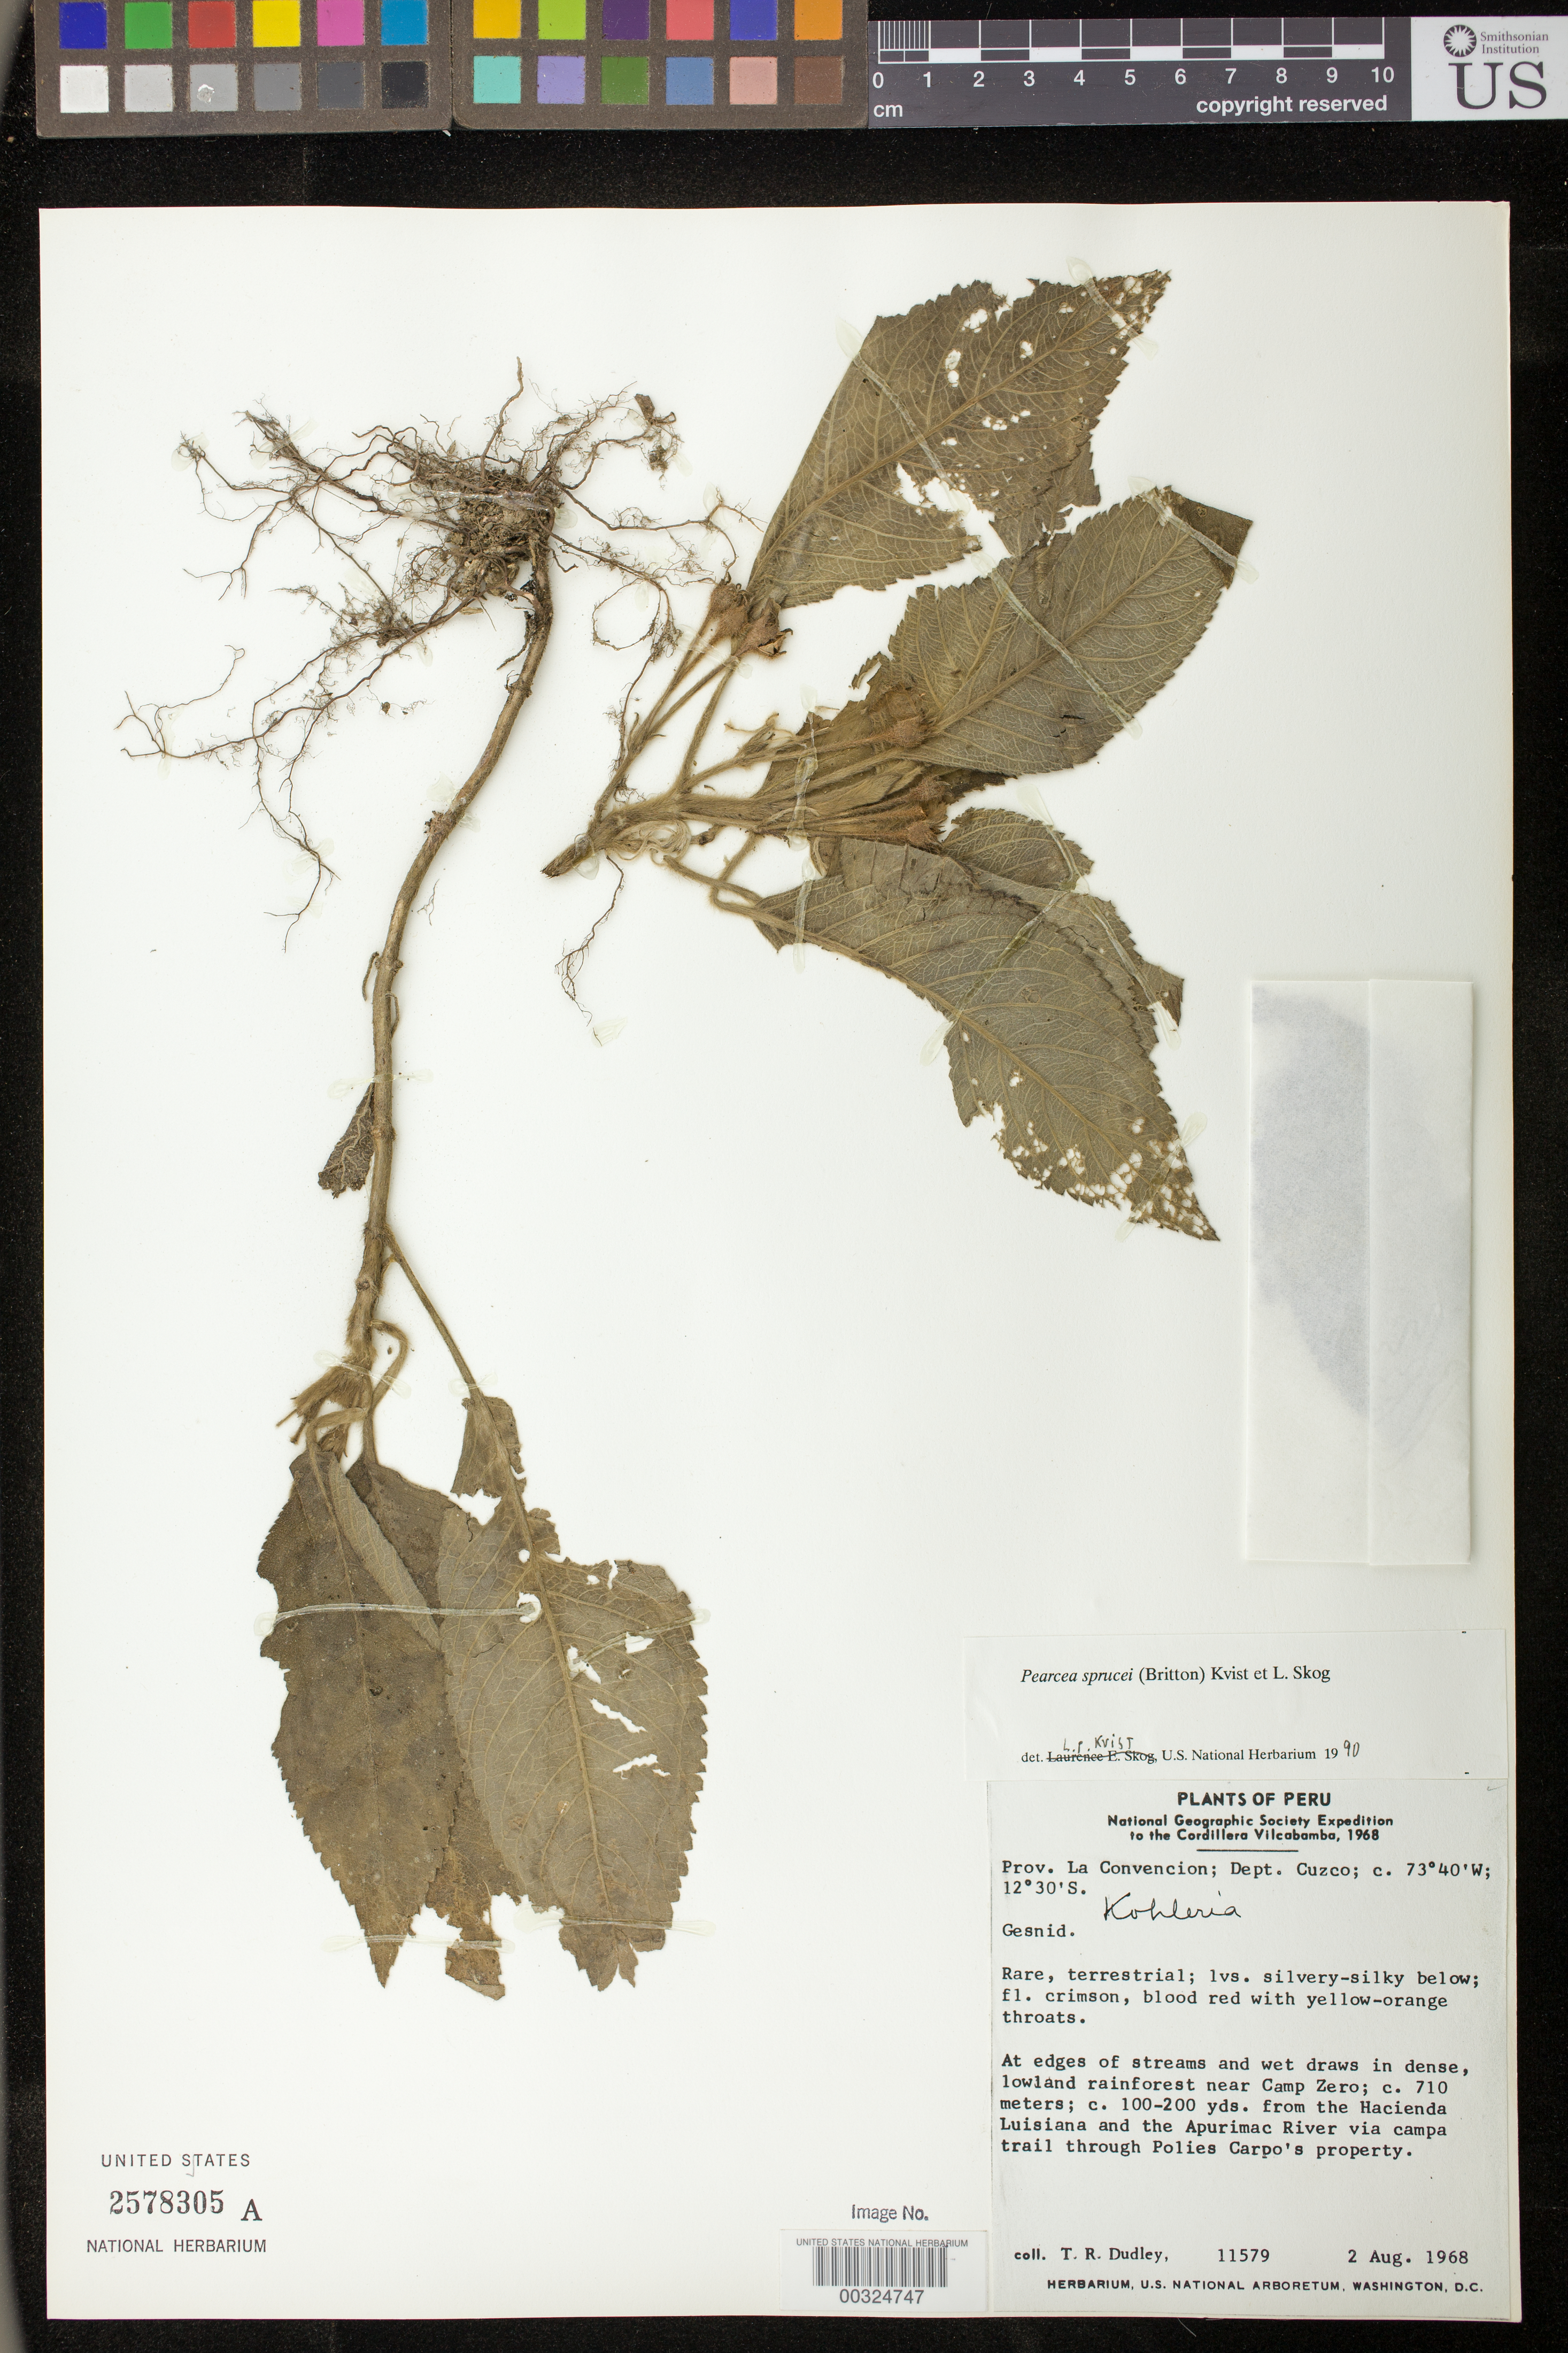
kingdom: Plantae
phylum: Tracheophyta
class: Magnoliopsida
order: Lamiales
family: Gesneriaceae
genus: Pearcea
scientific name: Pearcea sprucei var. sprucei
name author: (Britton ex Rusby) L.P. Kvist & L.E. Skog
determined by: Skog, Laurence E.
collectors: T. R. Dudley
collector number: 11579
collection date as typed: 02 Aug 1968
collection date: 1968-08-02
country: Peru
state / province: Cusco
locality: Prov. La Convencion; near Camp Zero, c 100-200 yds from Hacienda Luisiana and Apurimac River via campa trail through Polies Carpo's property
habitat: At edges of streams and wet draws in dense, lowland rainforest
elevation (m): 710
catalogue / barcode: US 2578305A